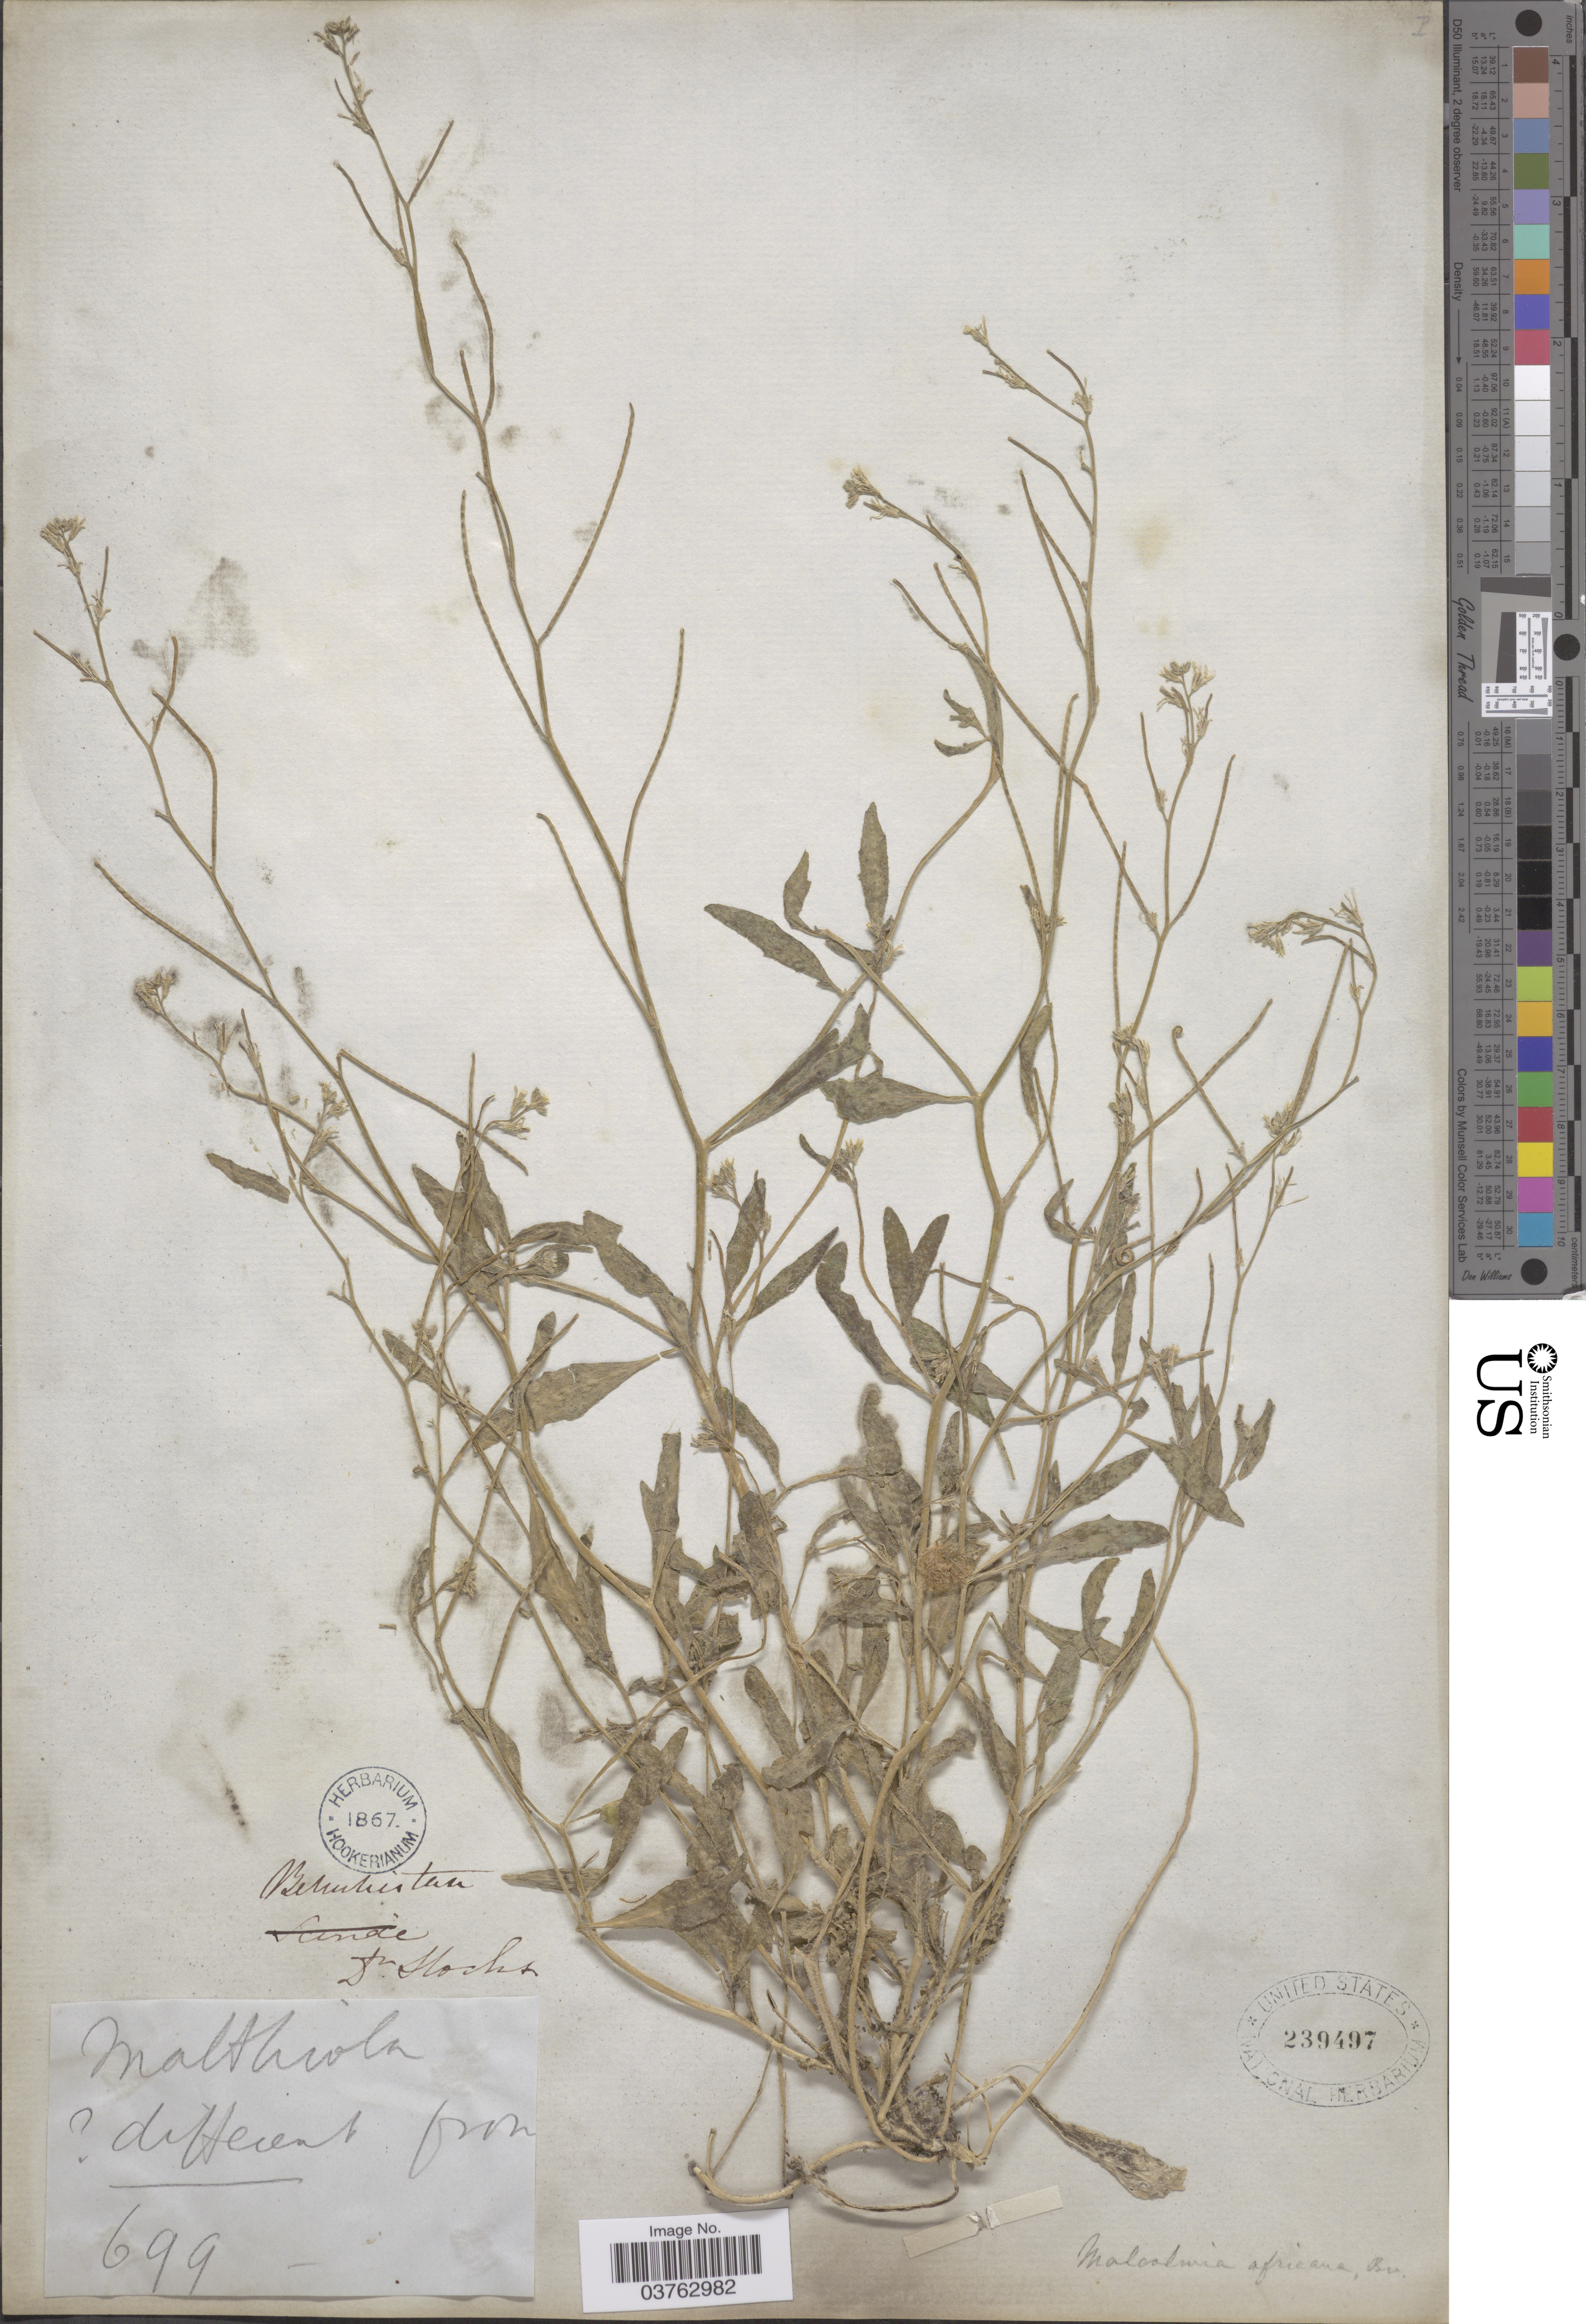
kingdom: Plantae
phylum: Tracheophyta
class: Magnoliopsida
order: Brassicales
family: Brassicaceae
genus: Malcolmia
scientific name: Malcolmia africana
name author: (L.) W.T. Aiton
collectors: Hochs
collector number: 699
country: Pakistan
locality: Beluehistan.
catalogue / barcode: US 239497